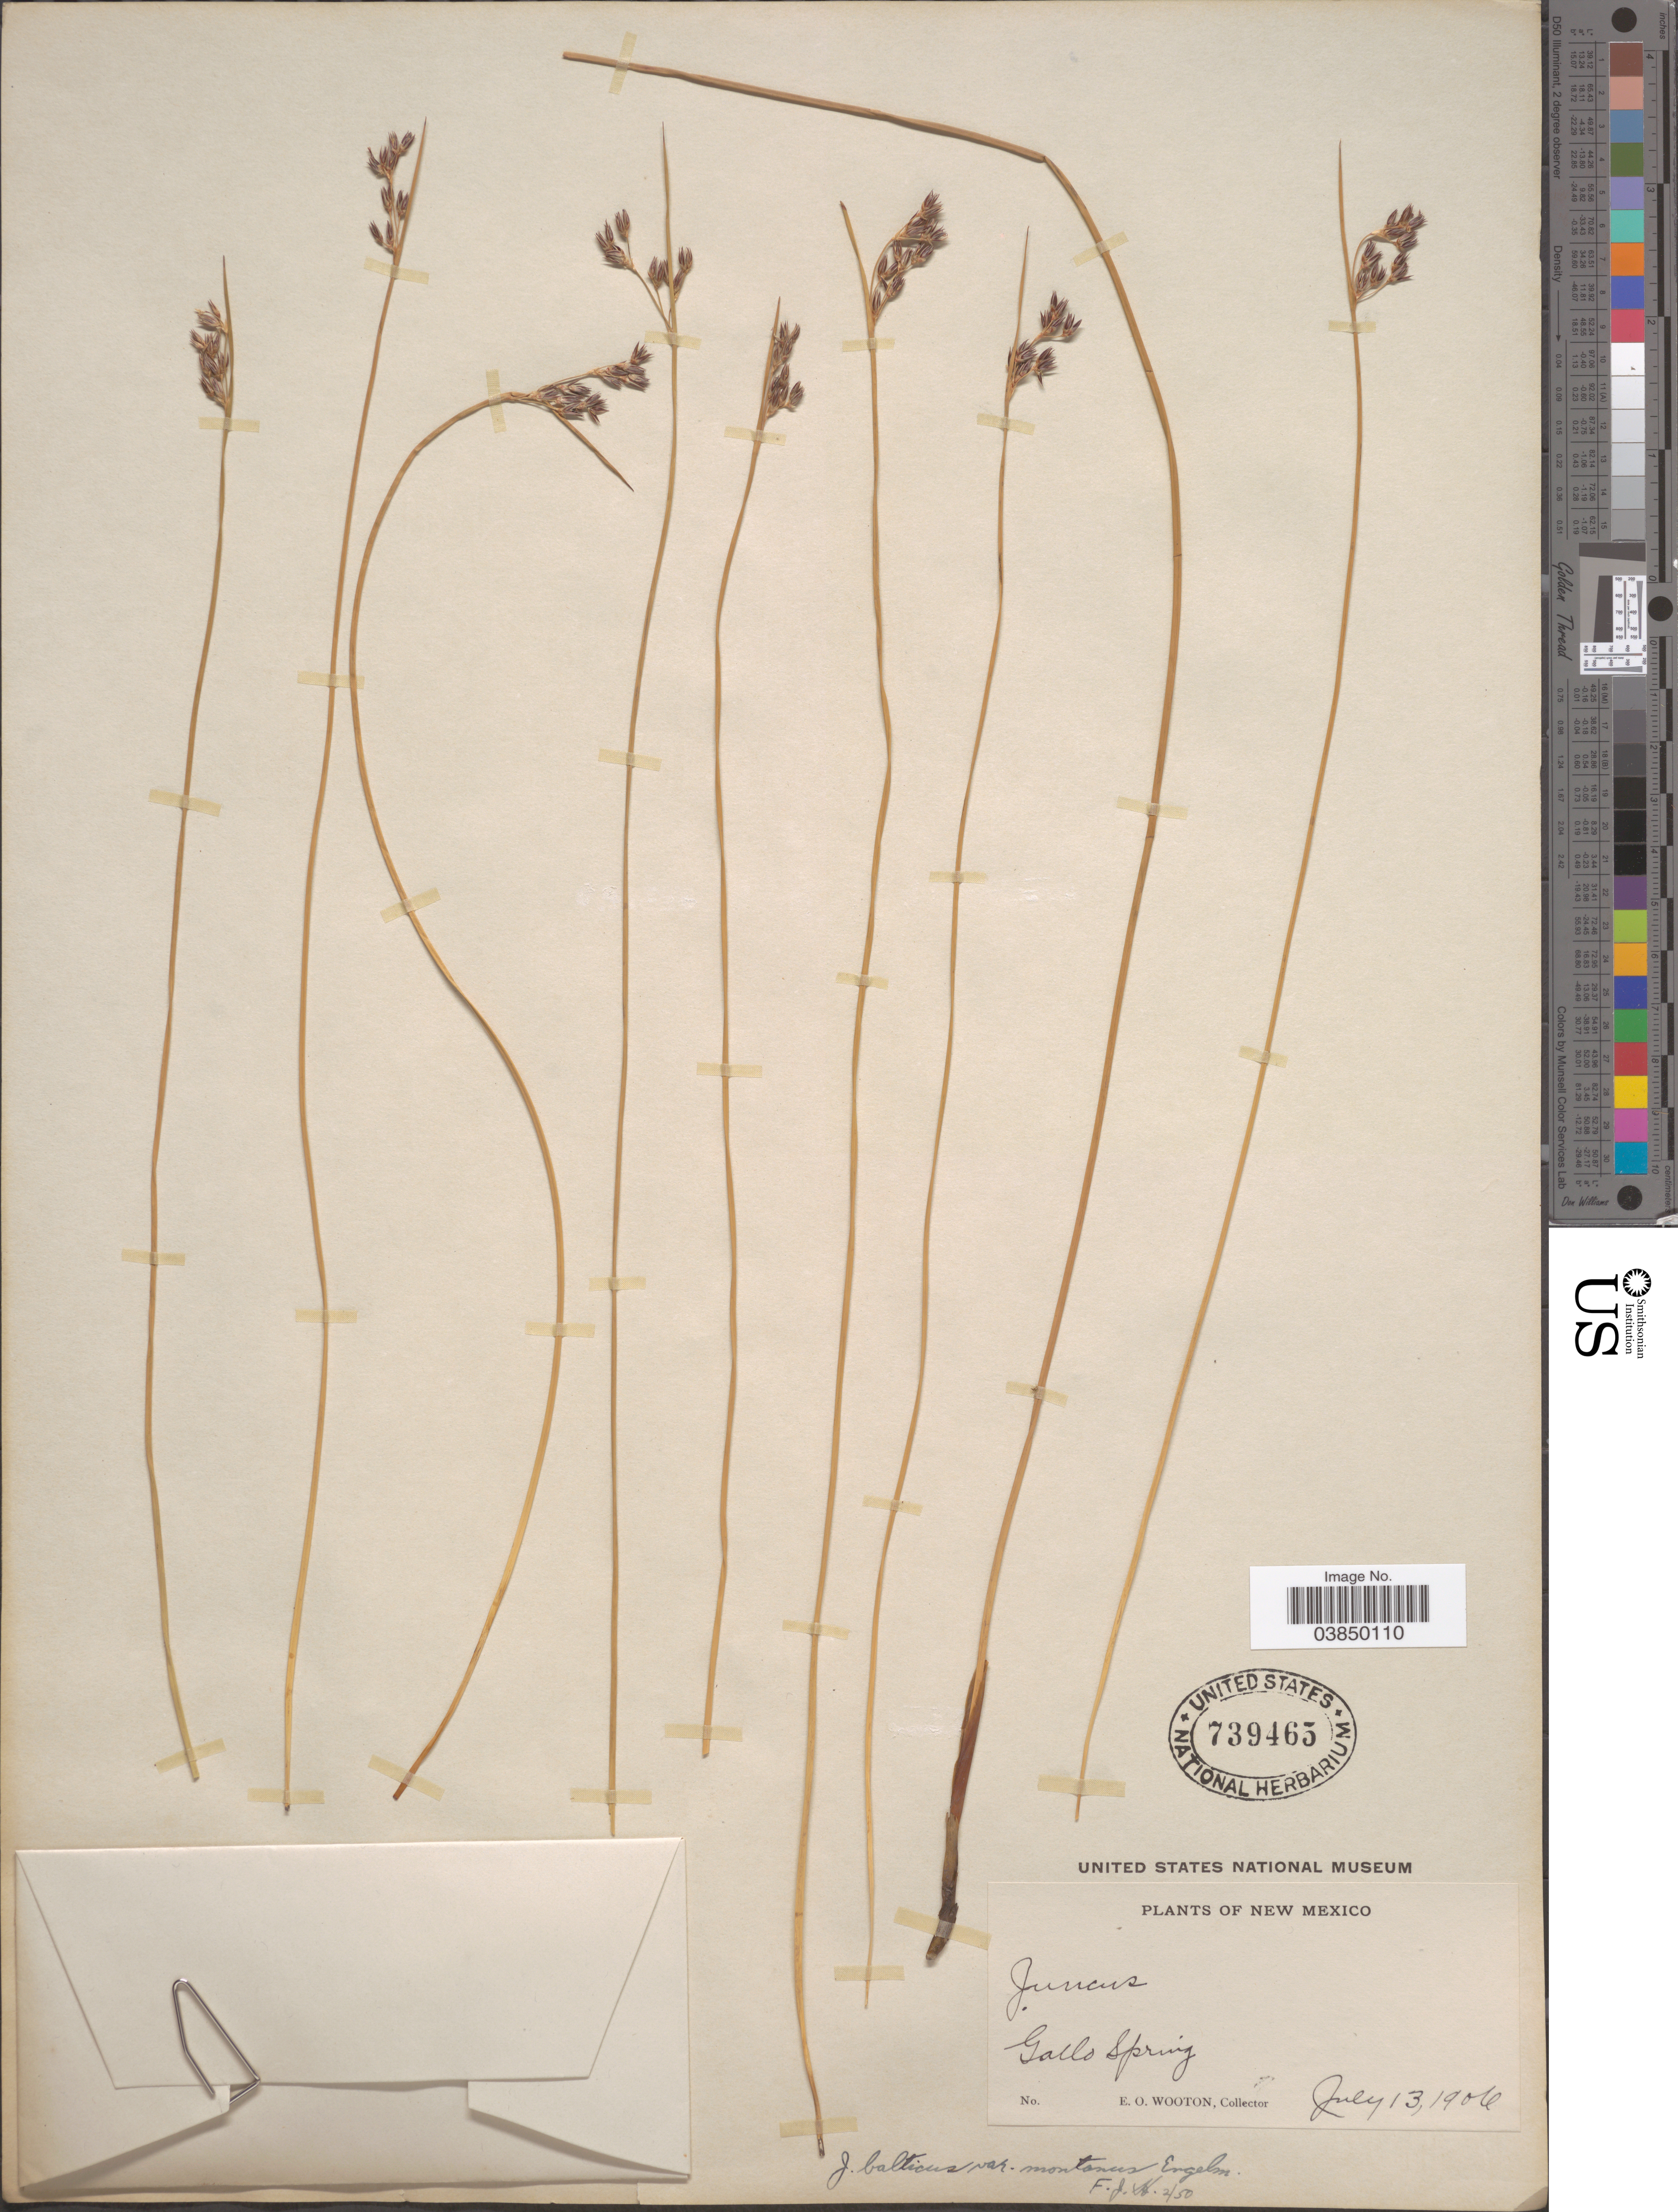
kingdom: Plantae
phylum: Tracheophyta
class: Liliopsida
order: Poales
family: Juncaceae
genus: Juncus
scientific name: Juncus balticus var. montanus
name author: Engelm.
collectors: E. O. Wooton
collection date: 1906-07-13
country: United States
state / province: New Mexico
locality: Gallo Spring.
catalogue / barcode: US 739465